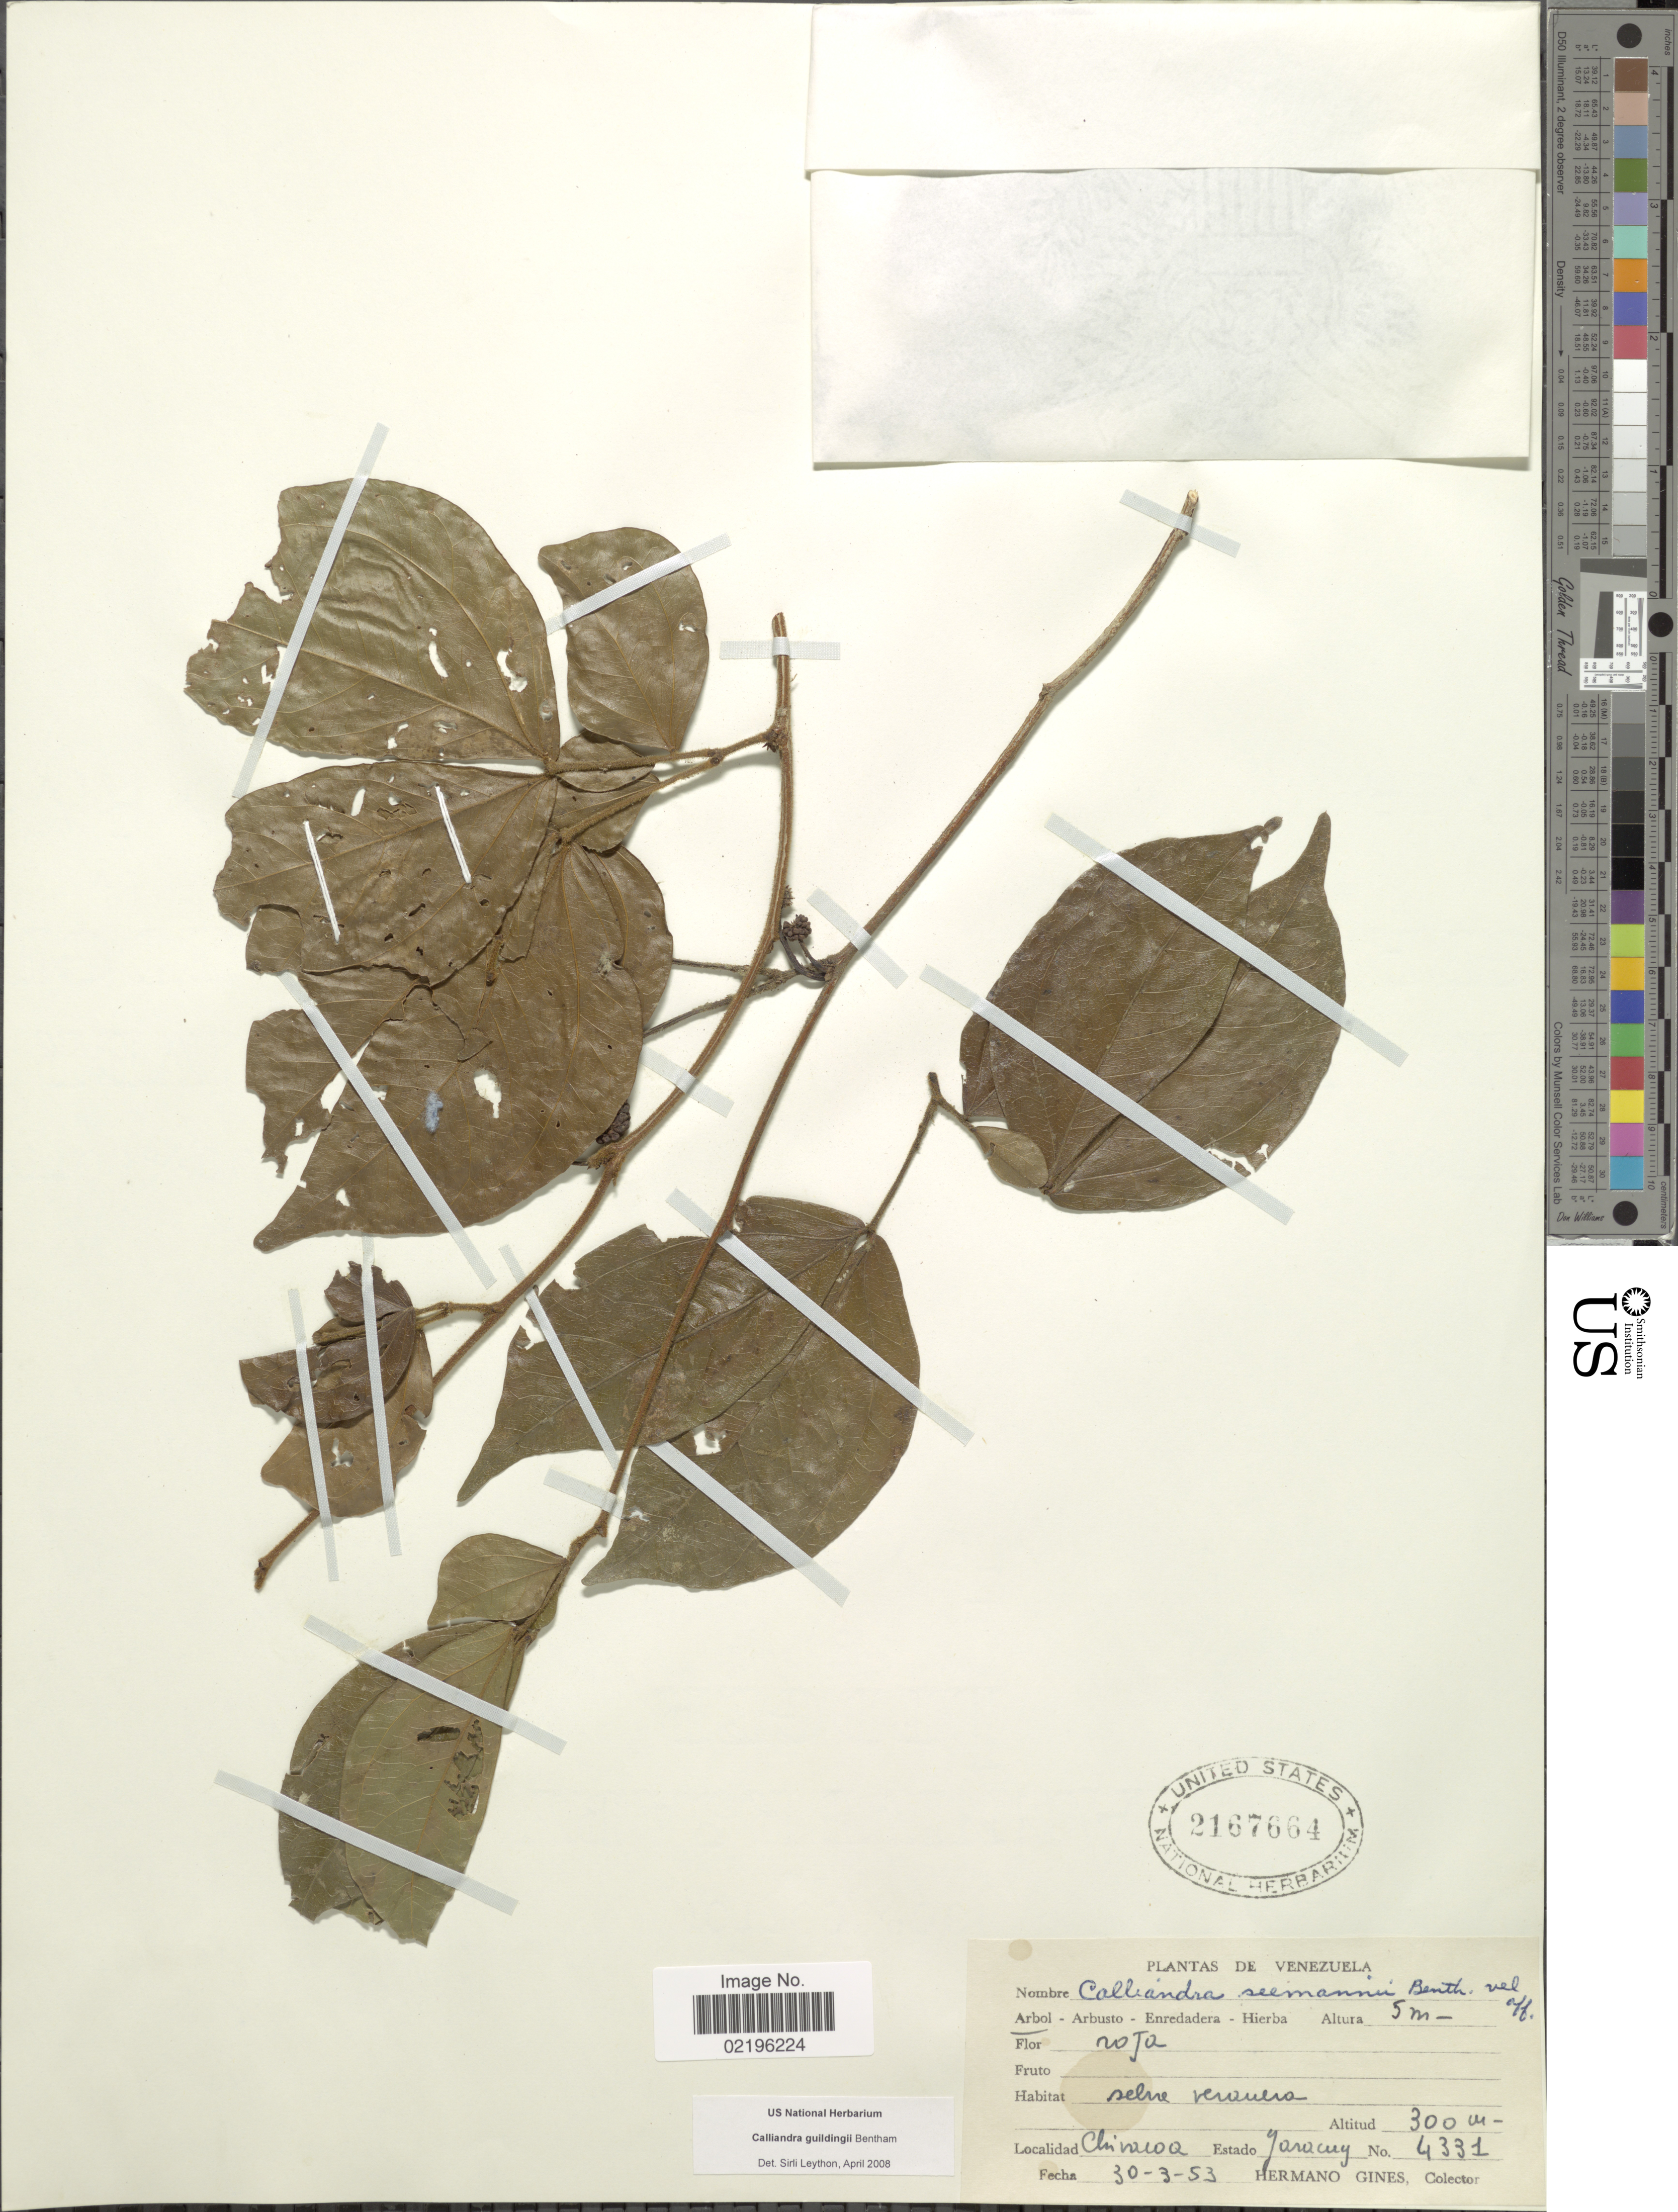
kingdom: Plantae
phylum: Tracheophyta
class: Magnoliopsida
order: Fabales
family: Fabaceae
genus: Calliandra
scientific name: Calliandra guildingii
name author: Benth.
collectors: Bro. Gines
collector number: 4331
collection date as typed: Transcribed d/m/y: 30/3/53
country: Venezuela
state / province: Yaracuy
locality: Chivacoa. Estado Yaracuy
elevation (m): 300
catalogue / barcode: US 2167664